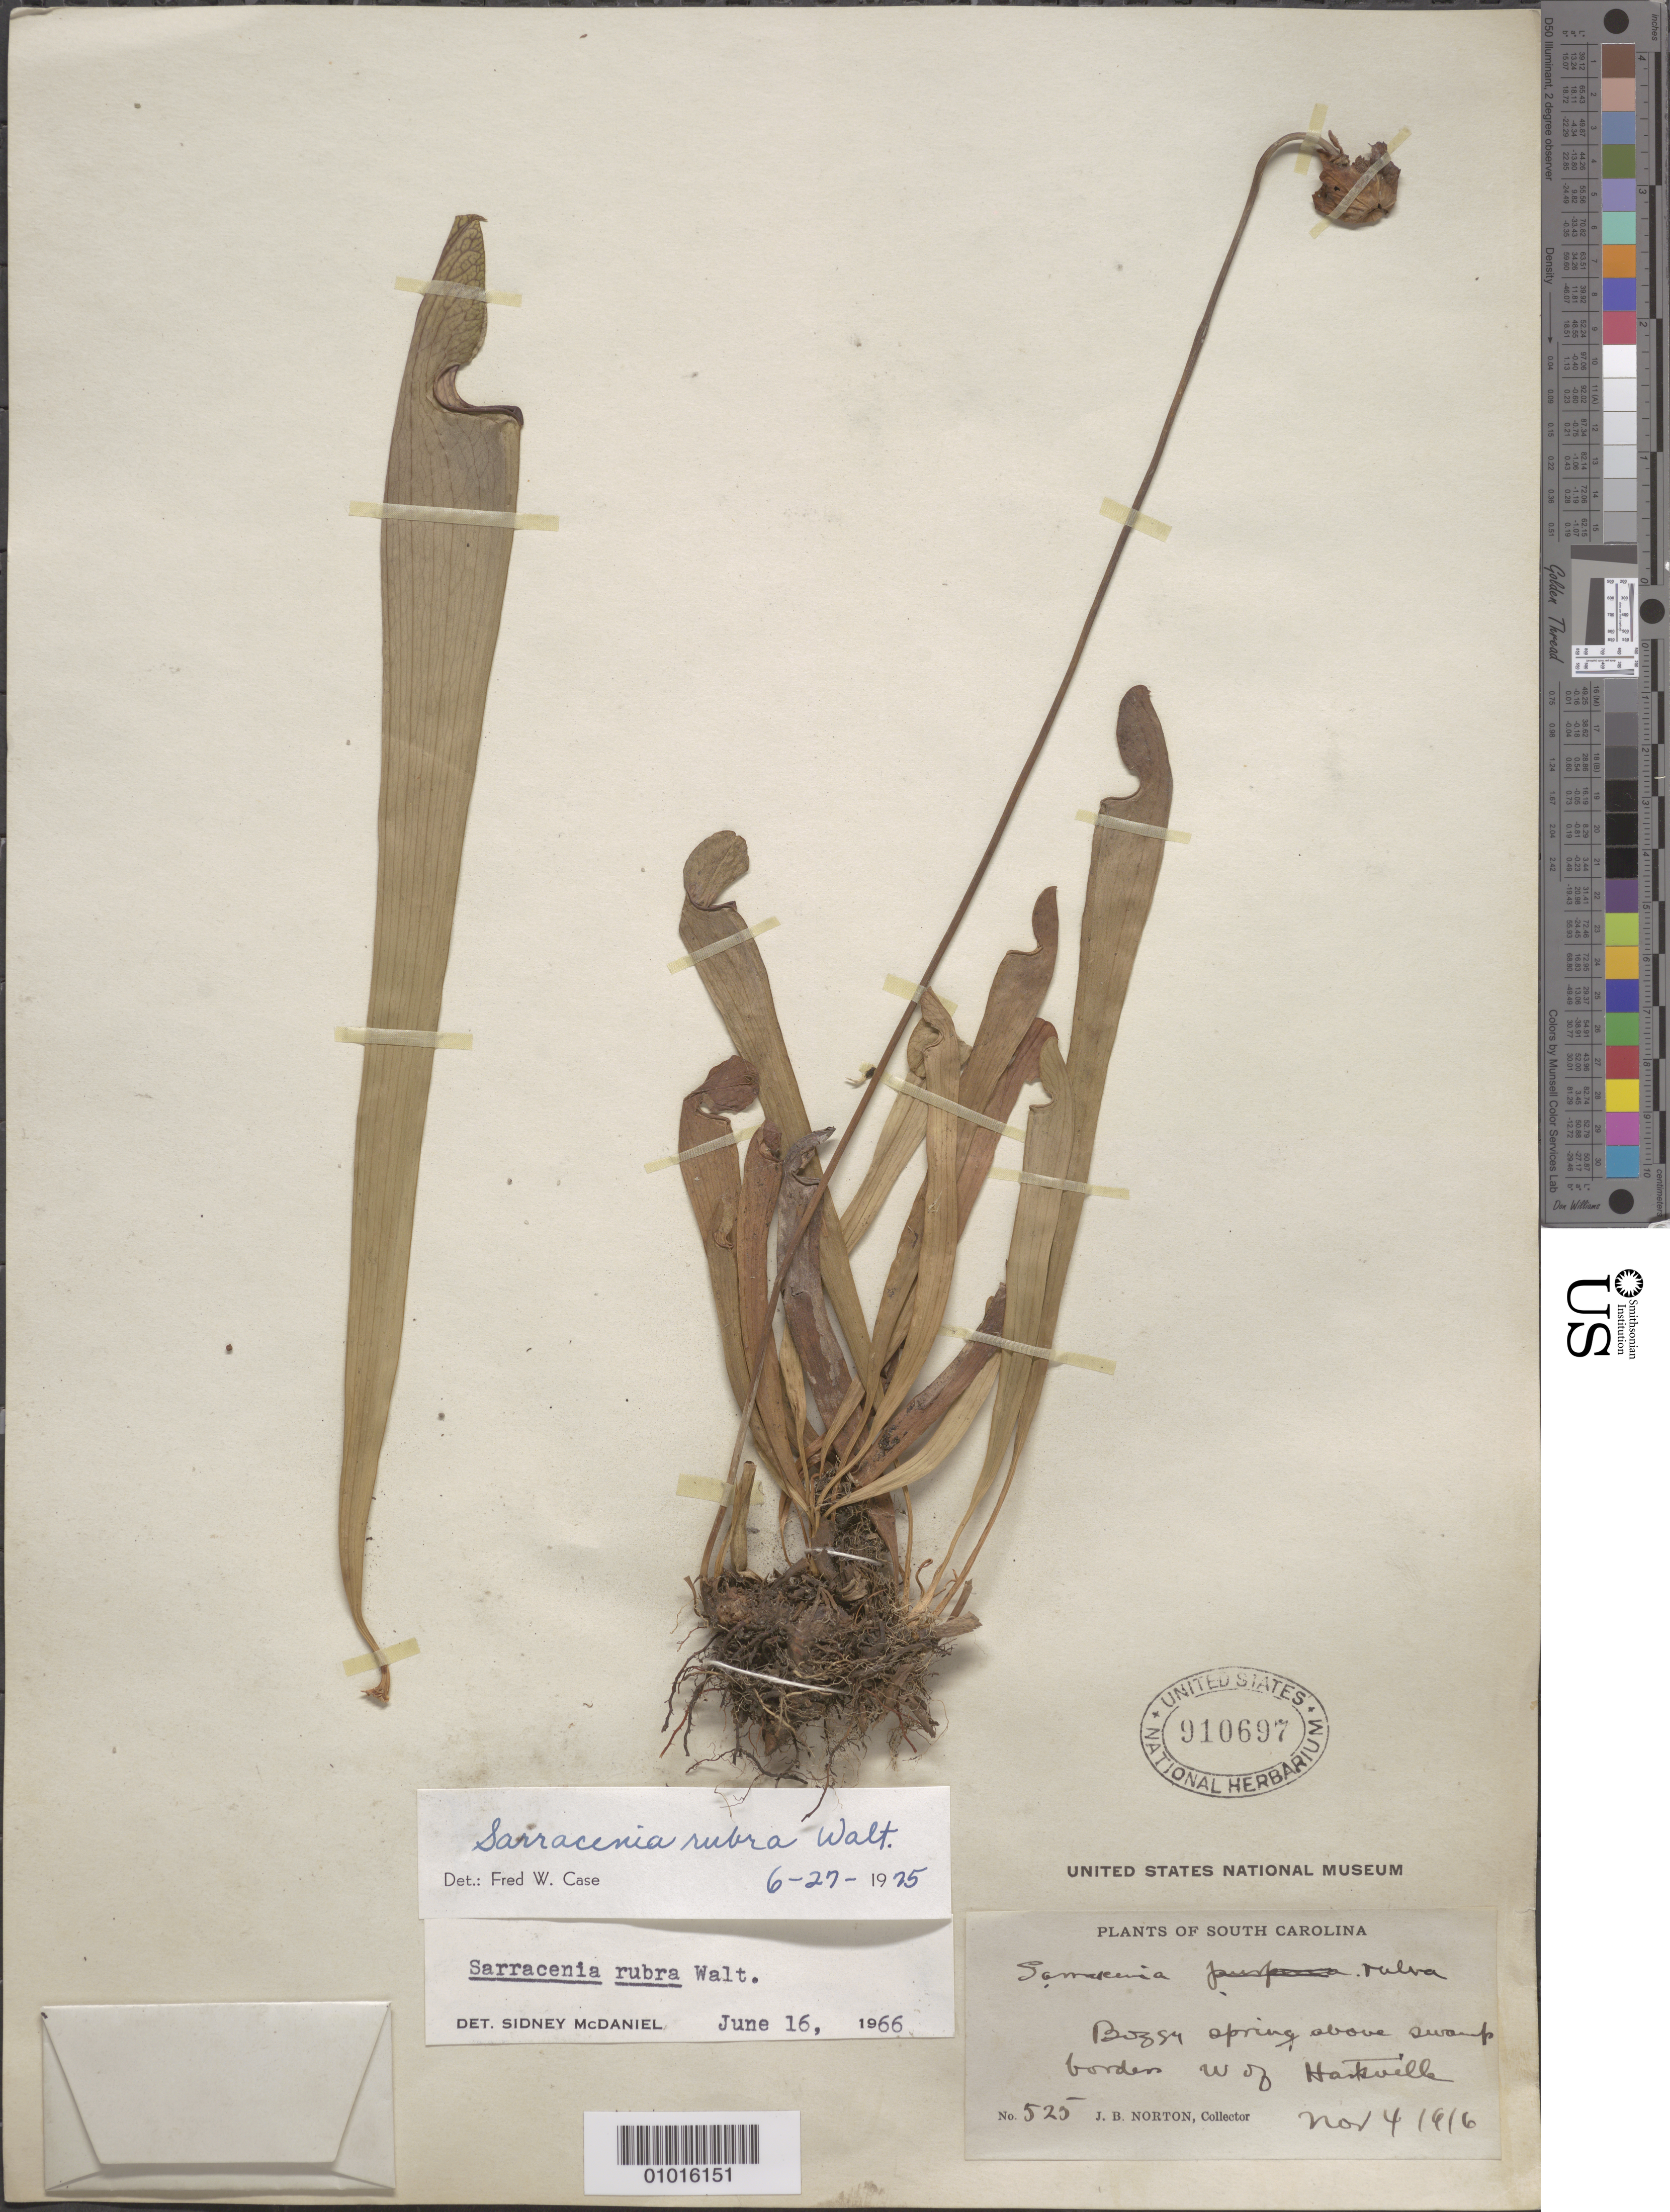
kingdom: Plantae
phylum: Tracheophyta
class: Magnoliopsida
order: Ericales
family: Sarraceniaceae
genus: Sarracenia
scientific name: Sarracenia rubra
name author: Walter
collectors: J. B. Norton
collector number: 525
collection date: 1916-11-14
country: United States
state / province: South Carolina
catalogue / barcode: US 910697